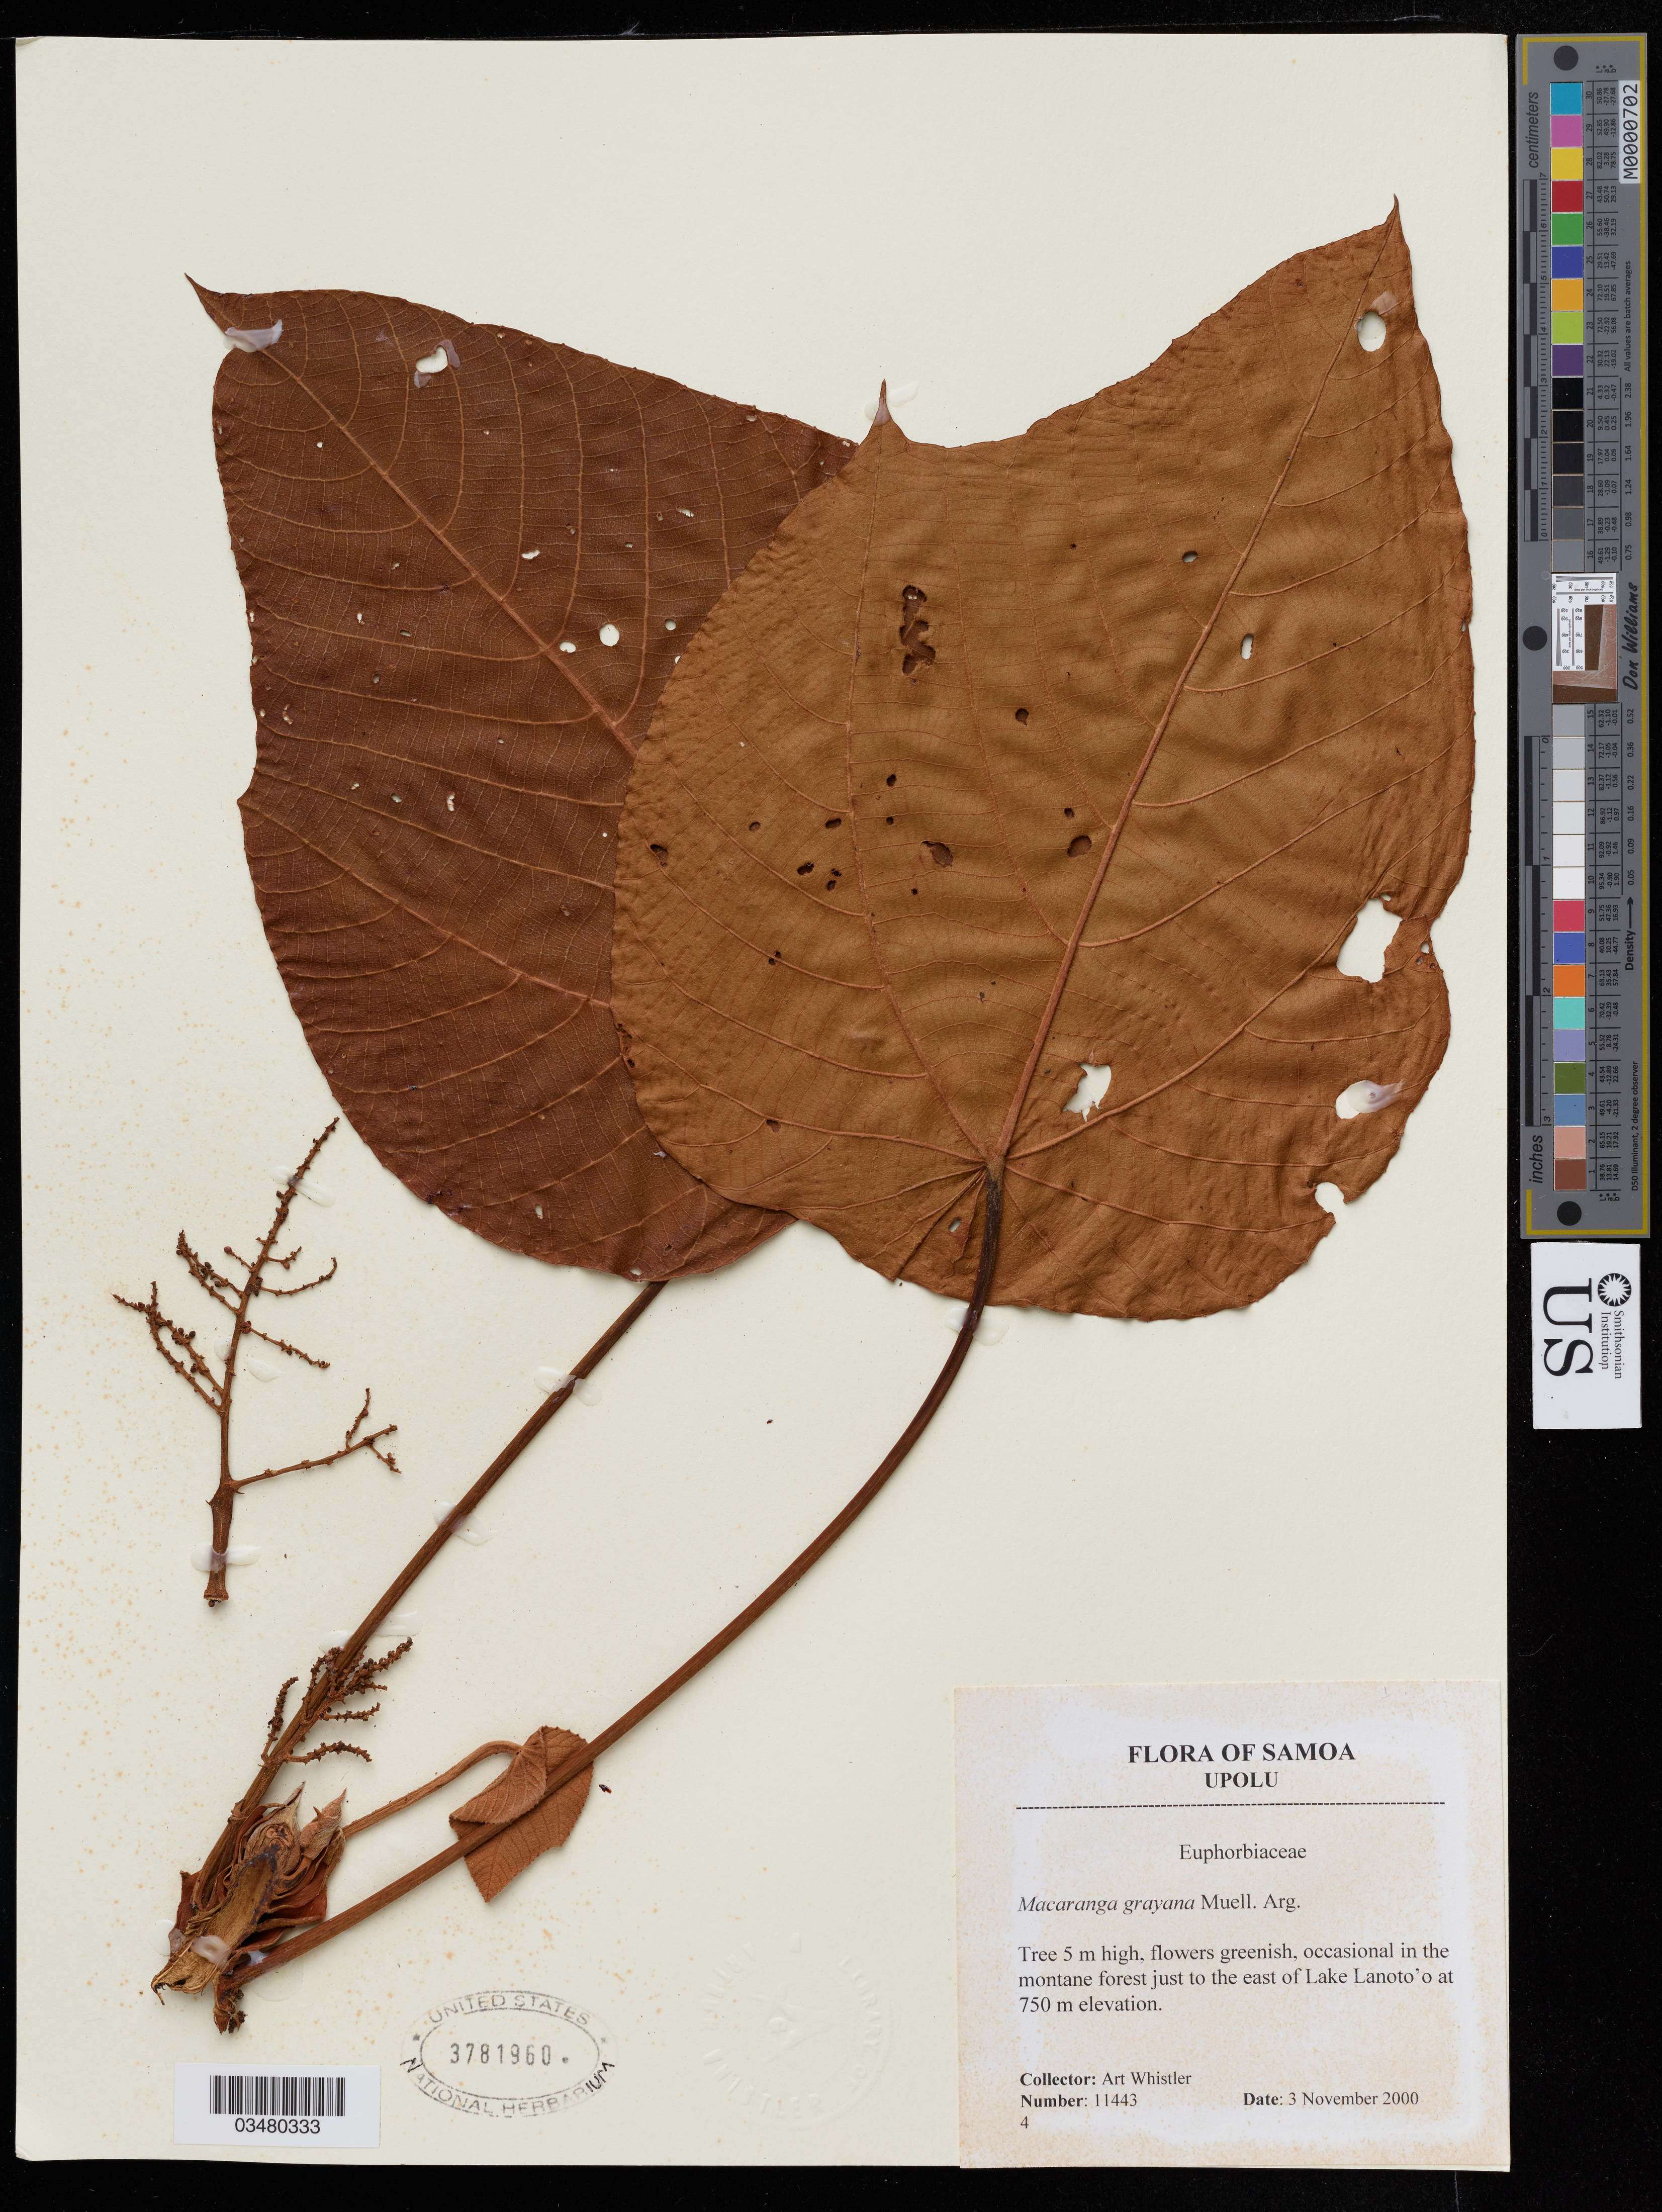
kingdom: Plantae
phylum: Tracheophyta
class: Magnoliopsida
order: Malpighiales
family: Euphorbiaceae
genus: Macaranga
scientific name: Macaranga grayana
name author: Müll. Arg. in DC.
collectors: A. Whistler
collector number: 11443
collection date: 2000-11-03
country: Samoa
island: Upolu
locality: East of Lake Lanoto'o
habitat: Montane forest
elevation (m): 750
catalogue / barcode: US 3781960